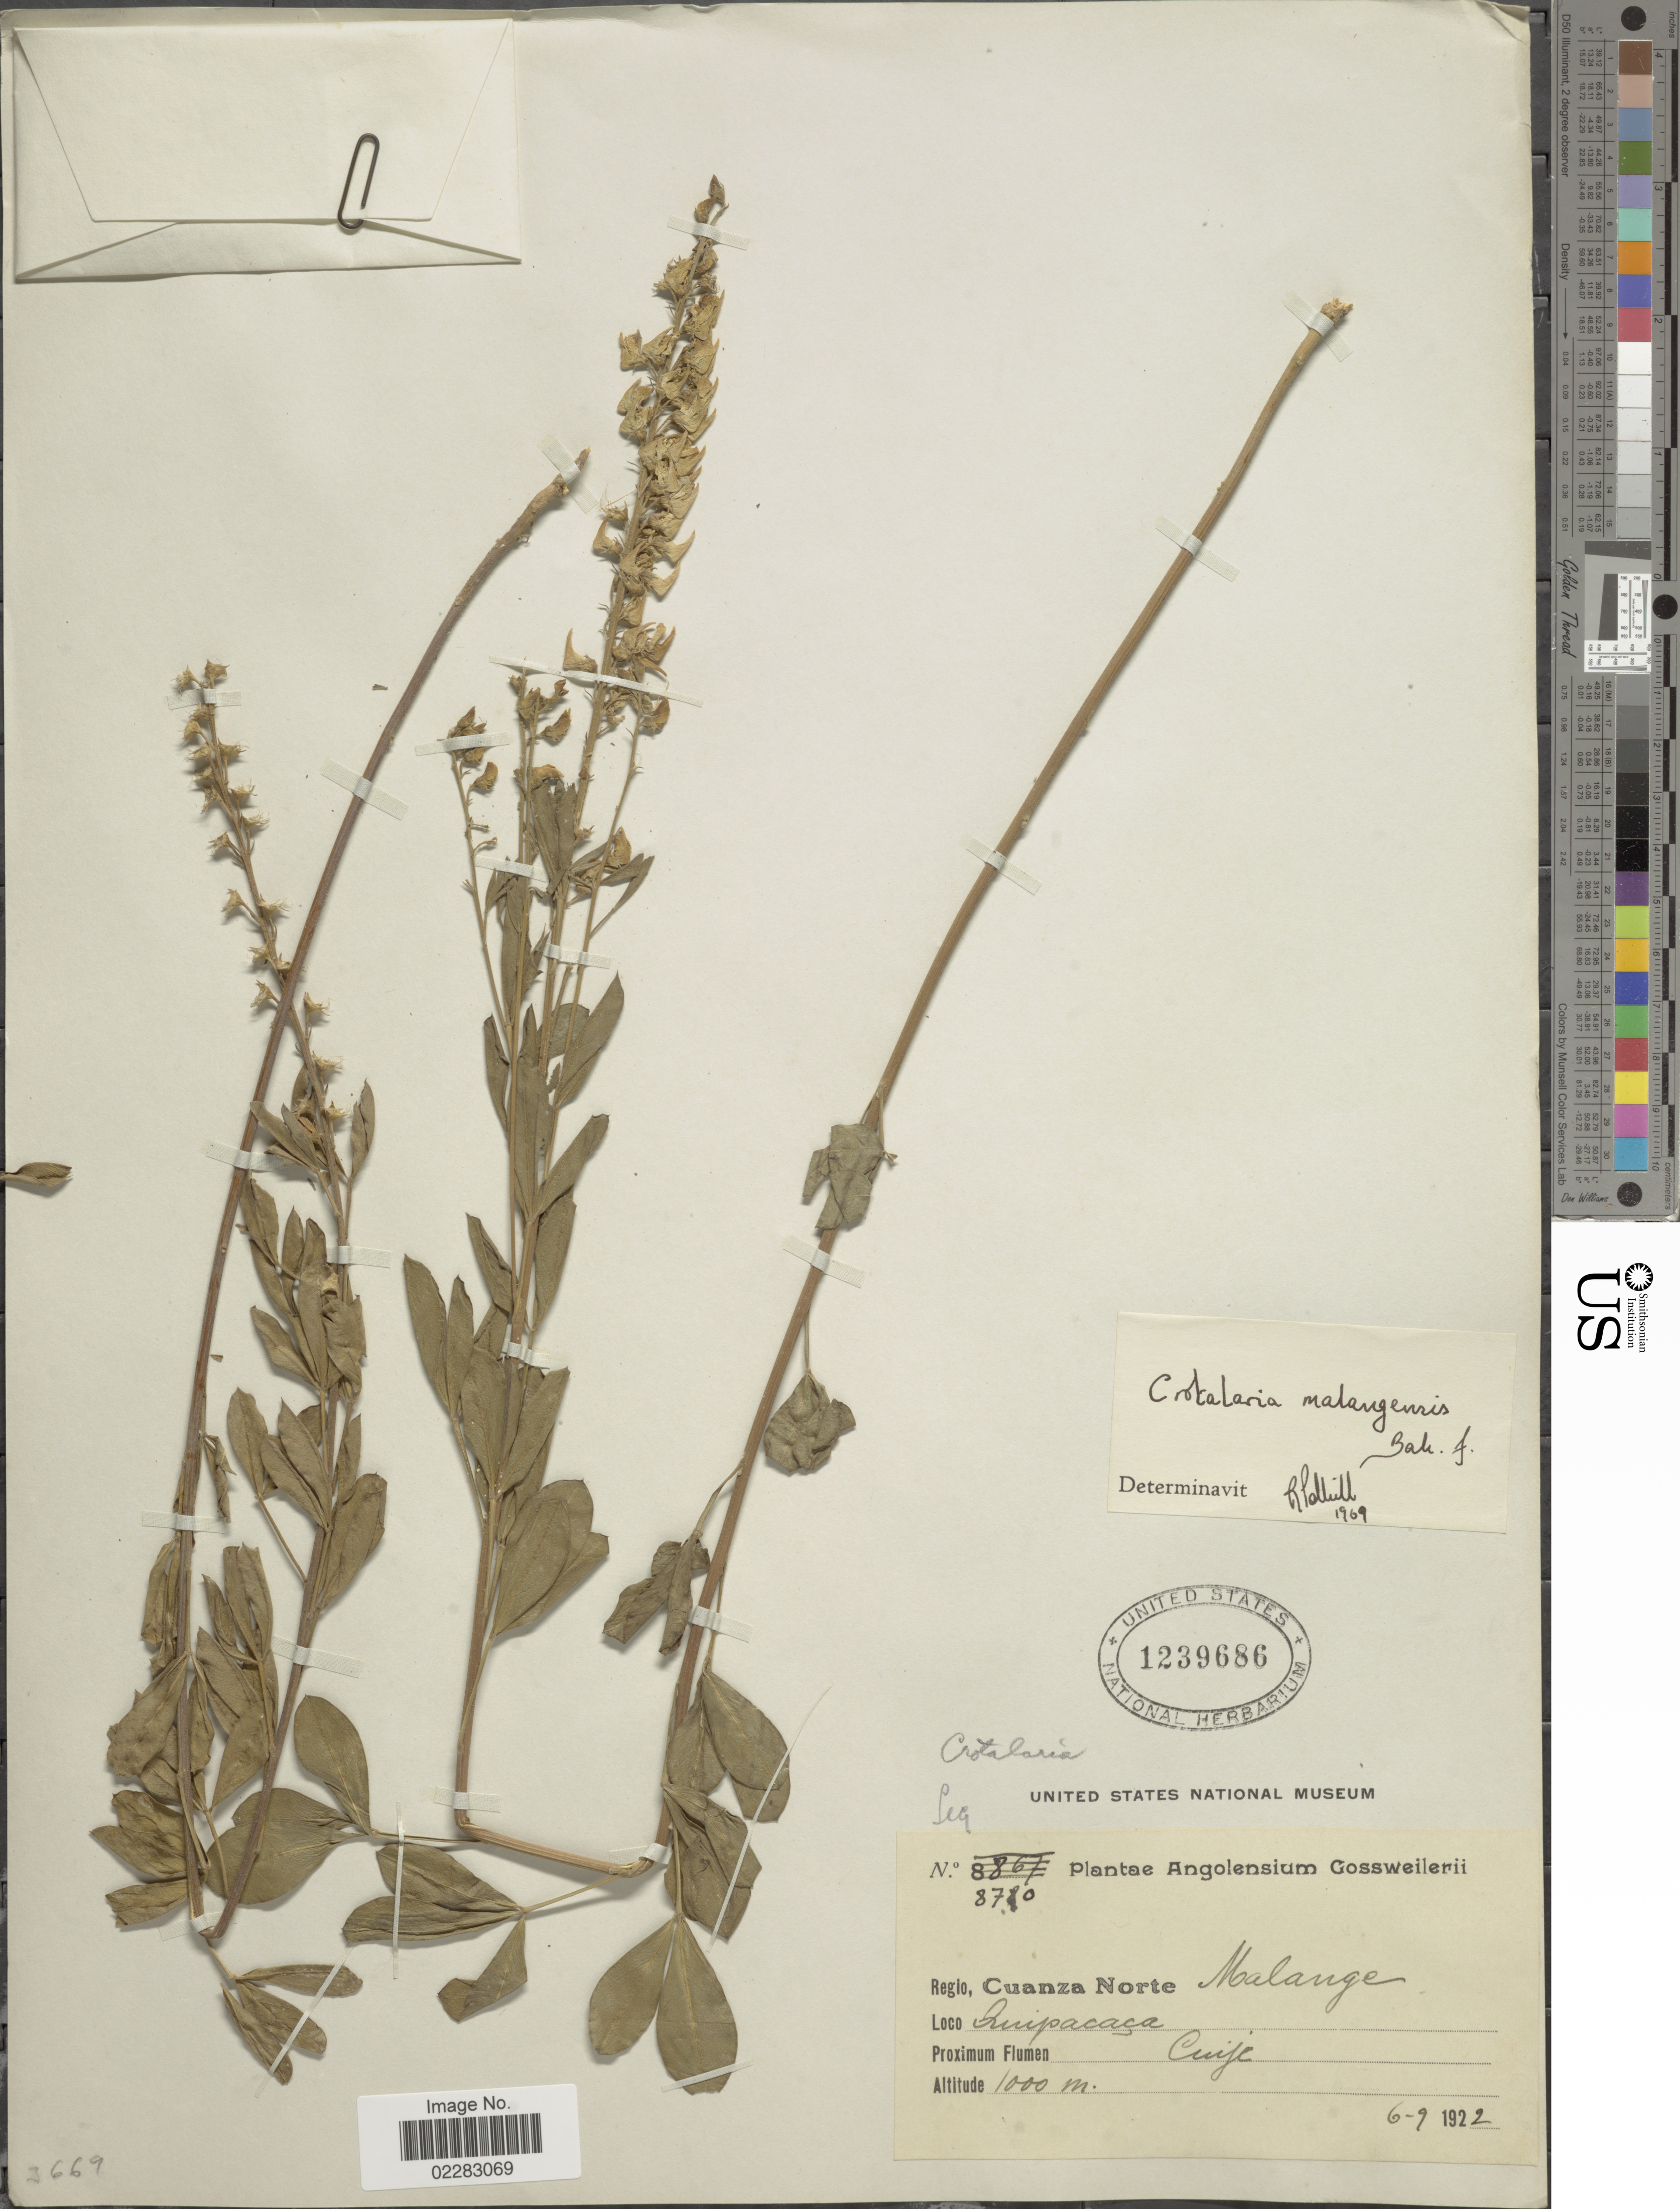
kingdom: Plantae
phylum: Tracheophyta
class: Magnoliopsida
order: Fabales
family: Fabaceae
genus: Crotalaria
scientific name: Crotalaria malangensis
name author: Baker f.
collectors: -. Gossweiler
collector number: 8710*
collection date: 1922-09-06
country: Angola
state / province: Cuanza Norte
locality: Malange, Quipacaça, Cuije.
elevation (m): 1000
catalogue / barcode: US 1239686